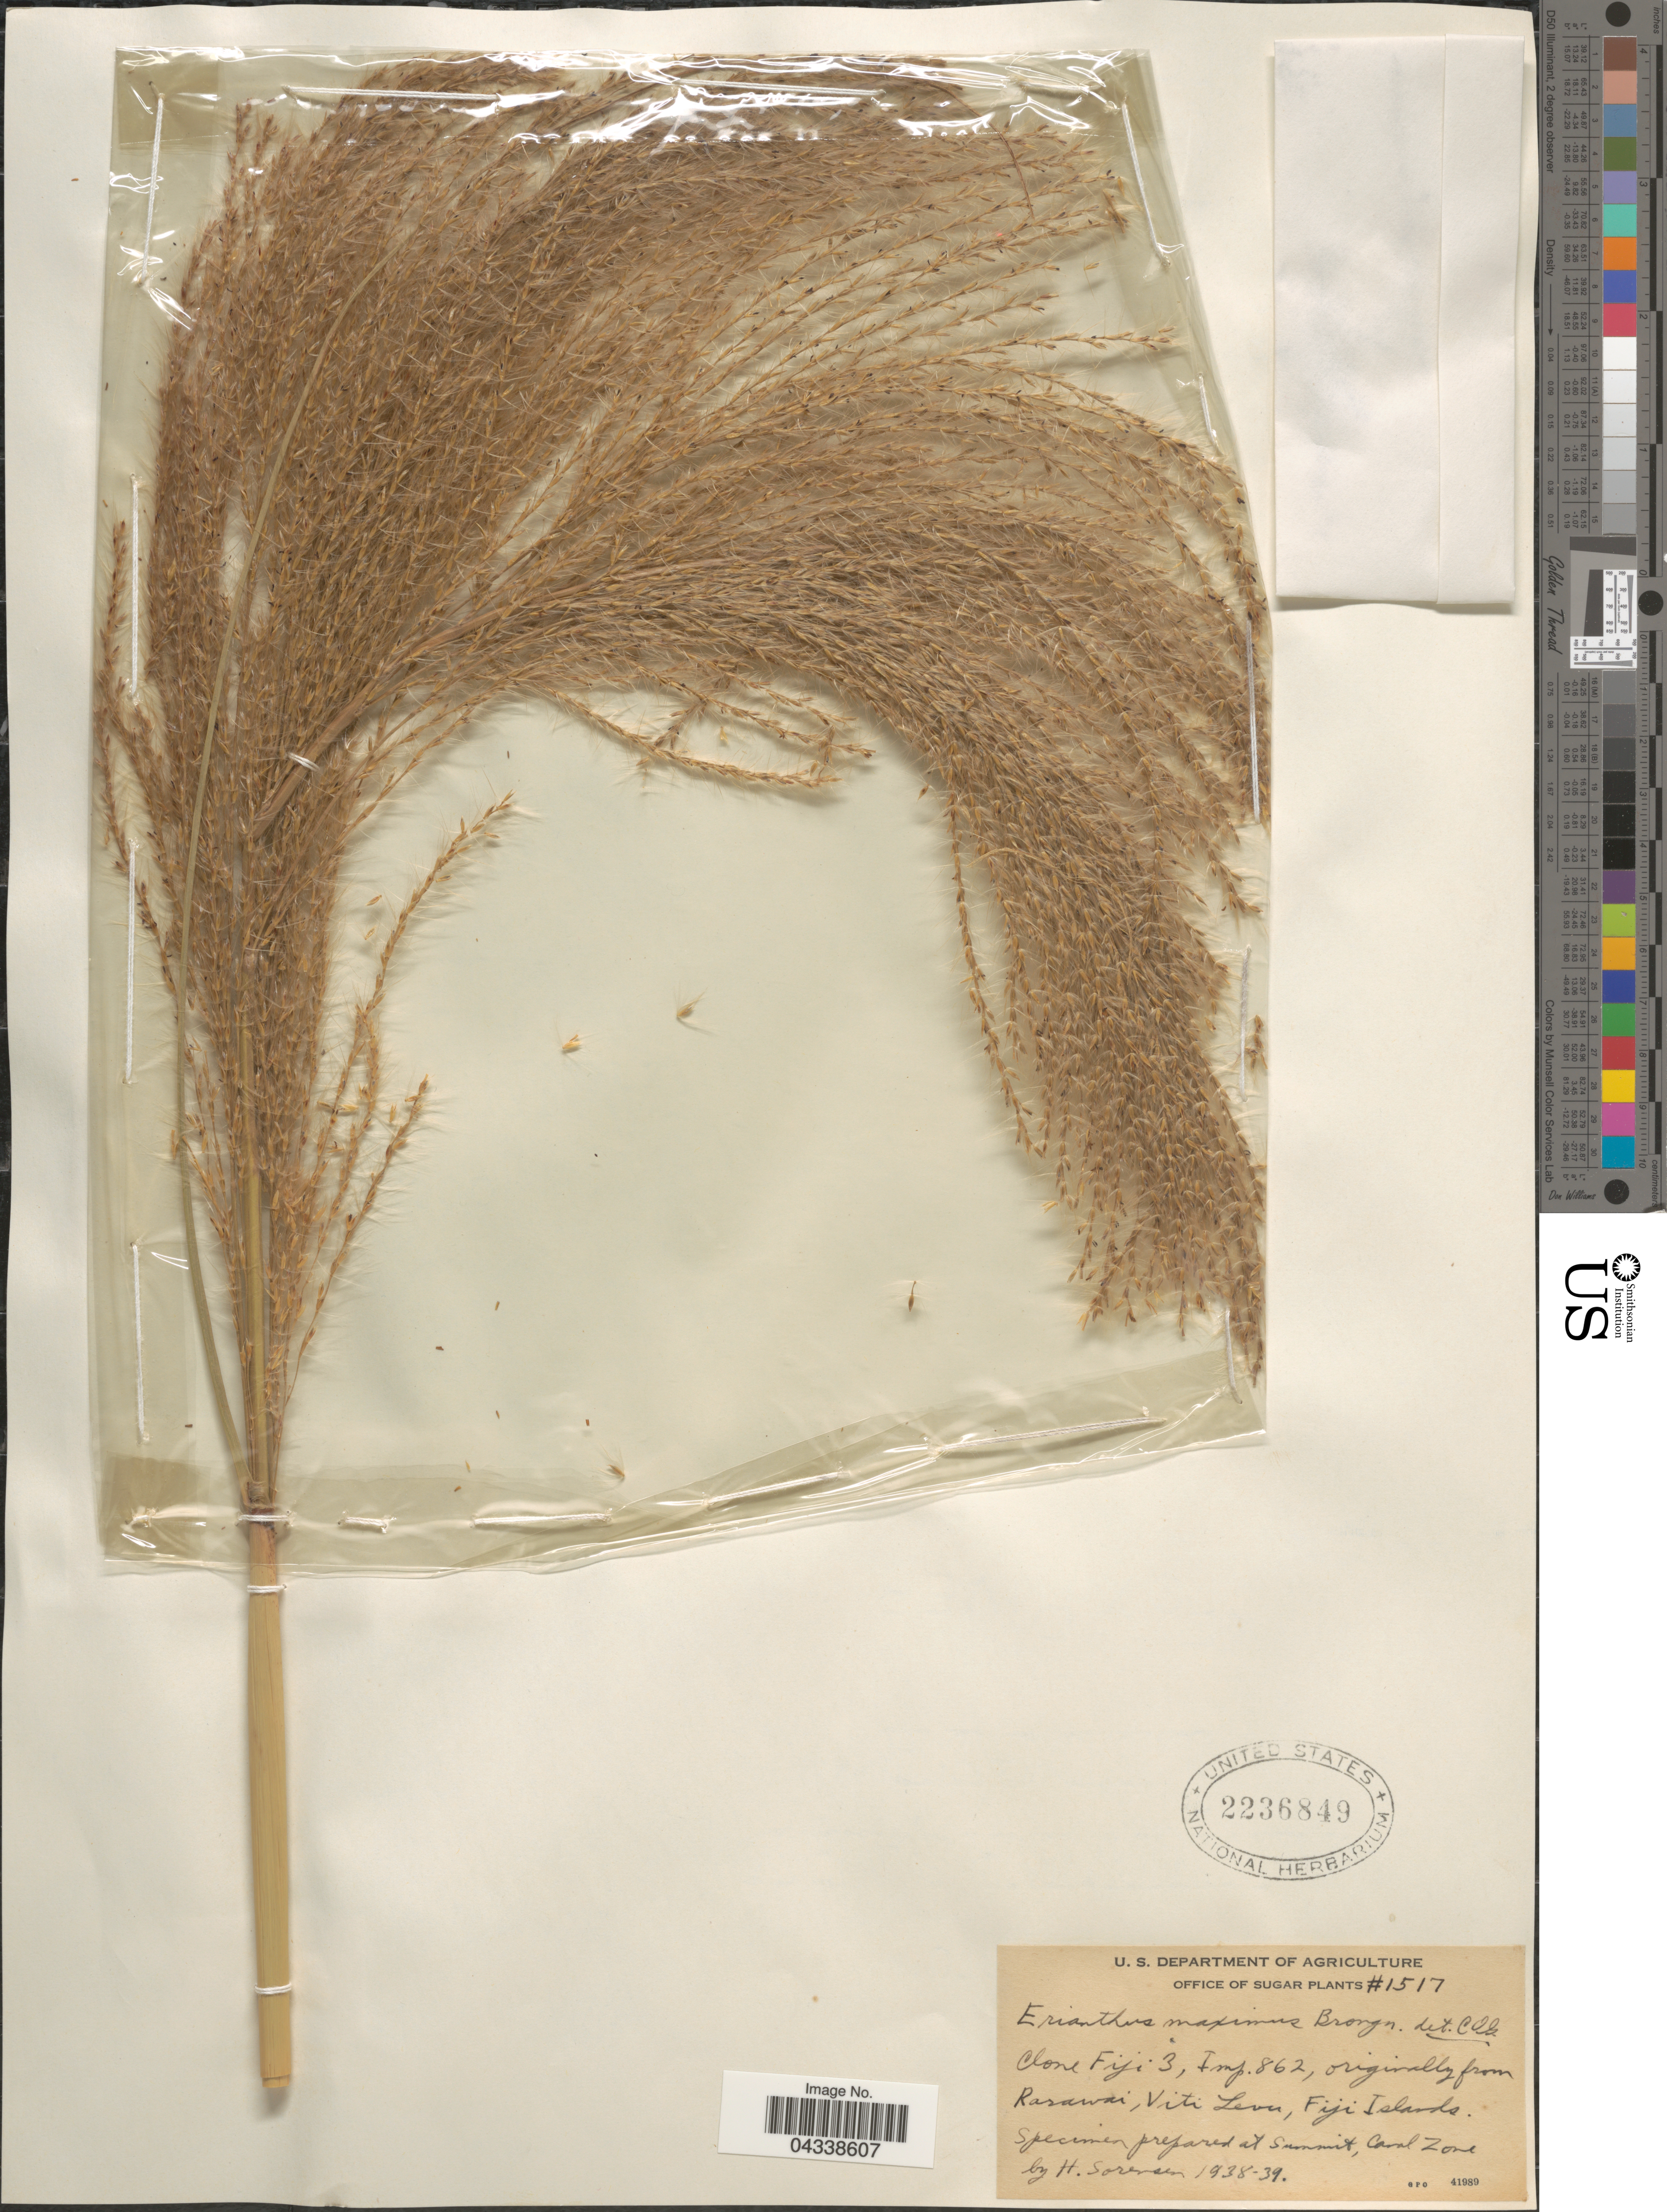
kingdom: Plantae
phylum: Tracheophyta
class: Liliopsida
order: Poales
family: Poaceae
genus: Saccharum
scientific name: Saccharum maximum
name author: (Brongn.) Trin.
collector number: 1517?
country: Fiji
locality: Clove [interpreted] Fiji 3, Imp.862. [unsure placement]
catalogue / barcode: US 2236849